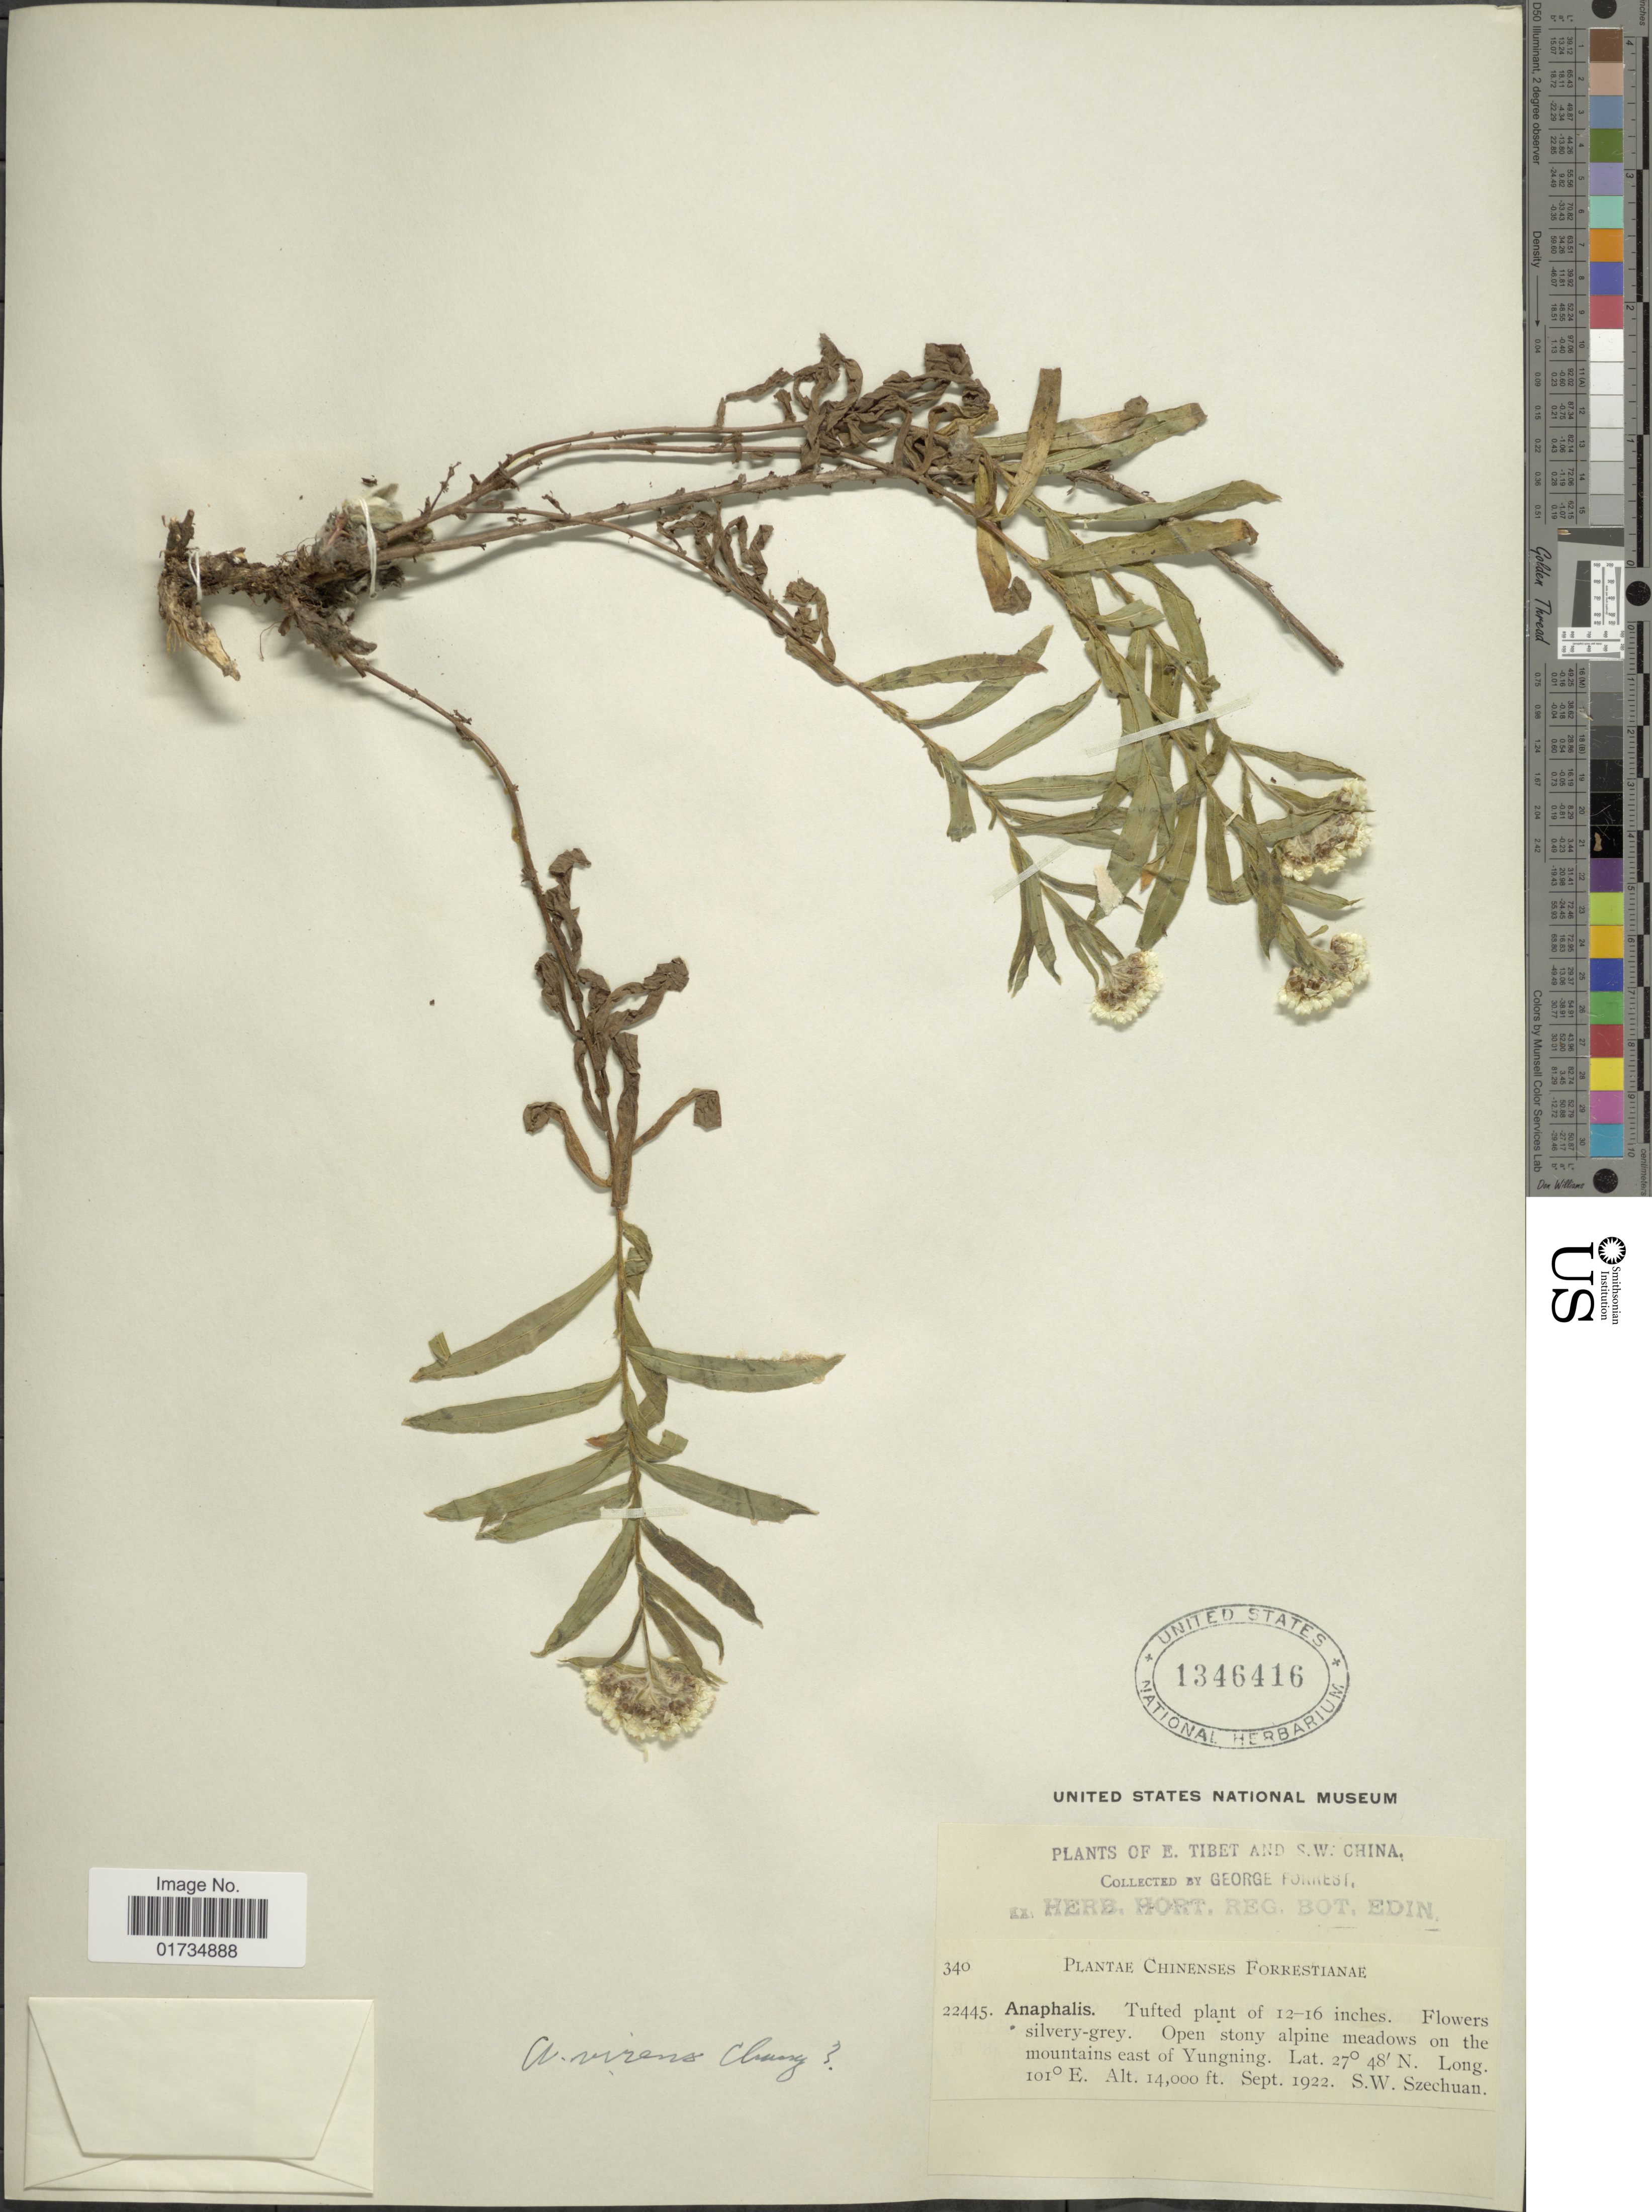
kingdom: Plantae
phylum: Tracheophyta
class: Magnoliopsida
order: Asterales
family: Asteraceae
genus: Anaphalis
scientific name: Anaphalis virens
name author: C.C. Chang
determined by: Chen, Y. S.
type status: Isotype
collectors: G. Forrest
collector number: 22445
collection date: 1922-09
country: China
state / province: Sichuan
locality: Open stony alpine meadows on the mountains east of Yungning. S. W. Szechuan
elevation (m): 4267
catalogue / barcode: US 1346416